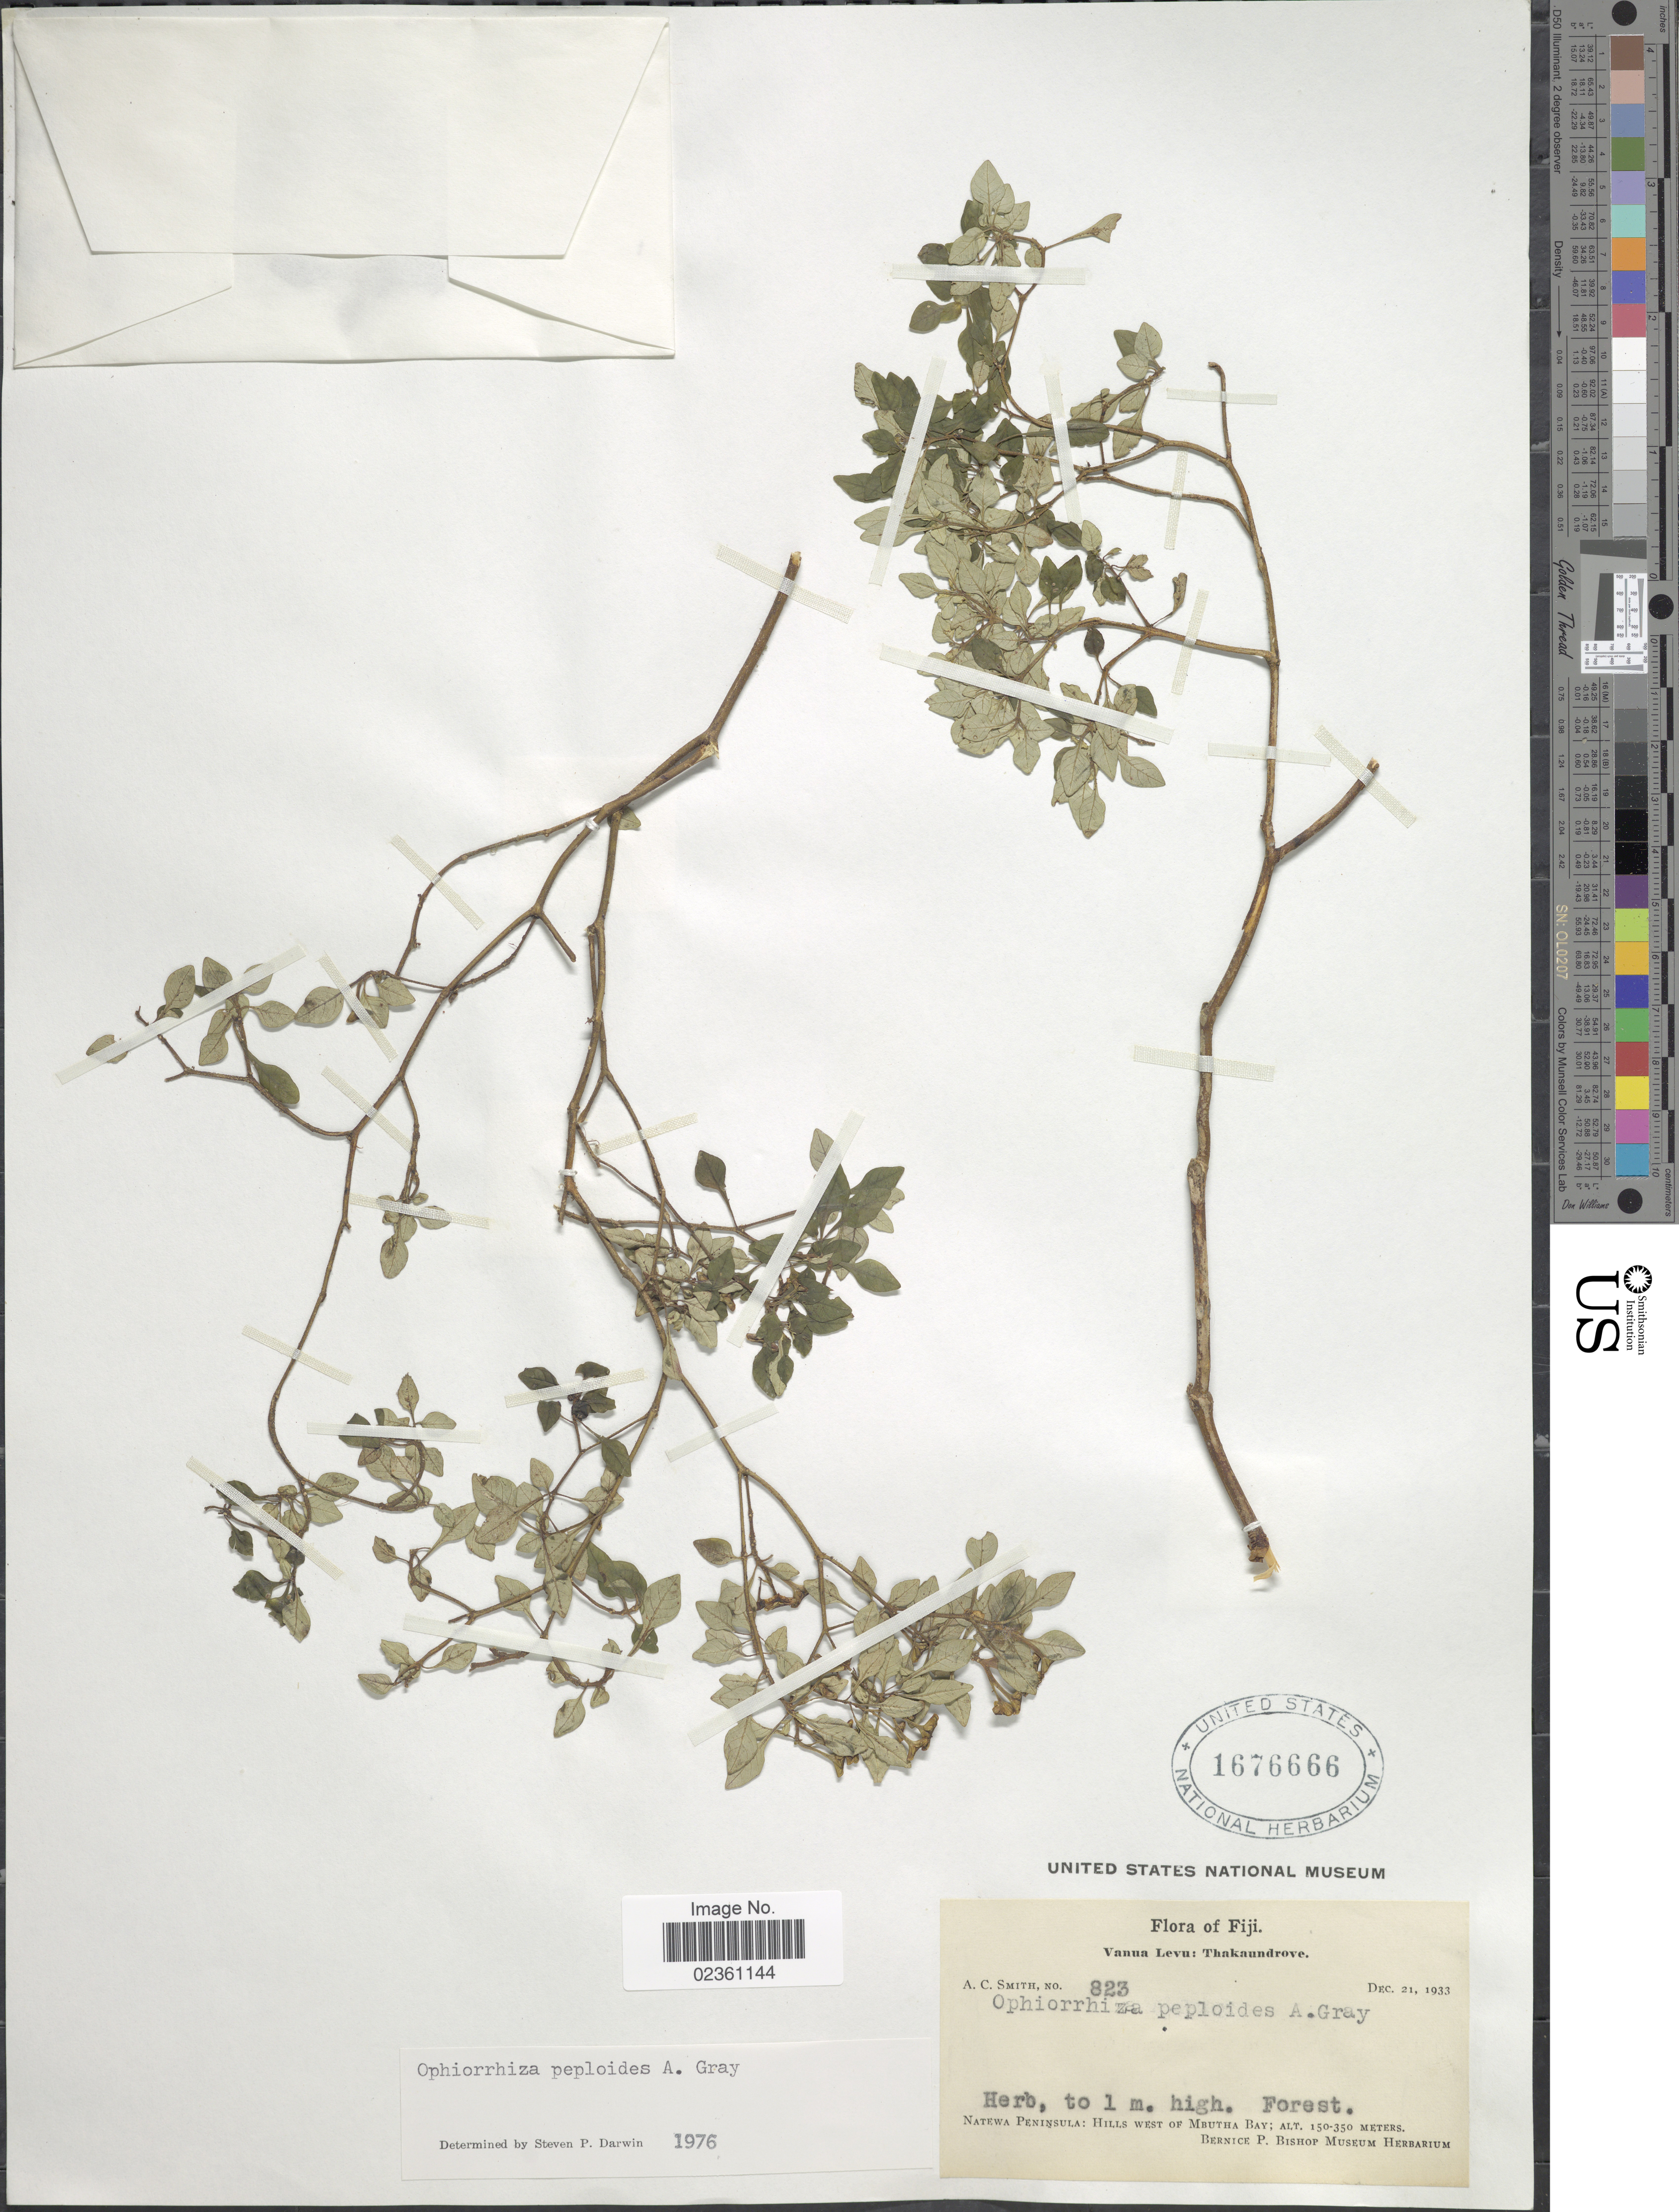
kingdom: Plantae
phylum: Tracheophyta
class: Magnoliopsida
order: Gentianales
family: Rubiaceae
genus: Ophiorrhiza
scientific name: Ophiorrhiza peploides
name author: A. Gray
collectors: A. C. Smith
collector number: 823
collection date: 1933-12-21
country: Fiji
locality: Vanua Levu: Thakaundrove, Forest, Natewa Peninsula: Hills West of Mbutha Bay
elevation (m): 150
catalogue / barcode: US 1676666